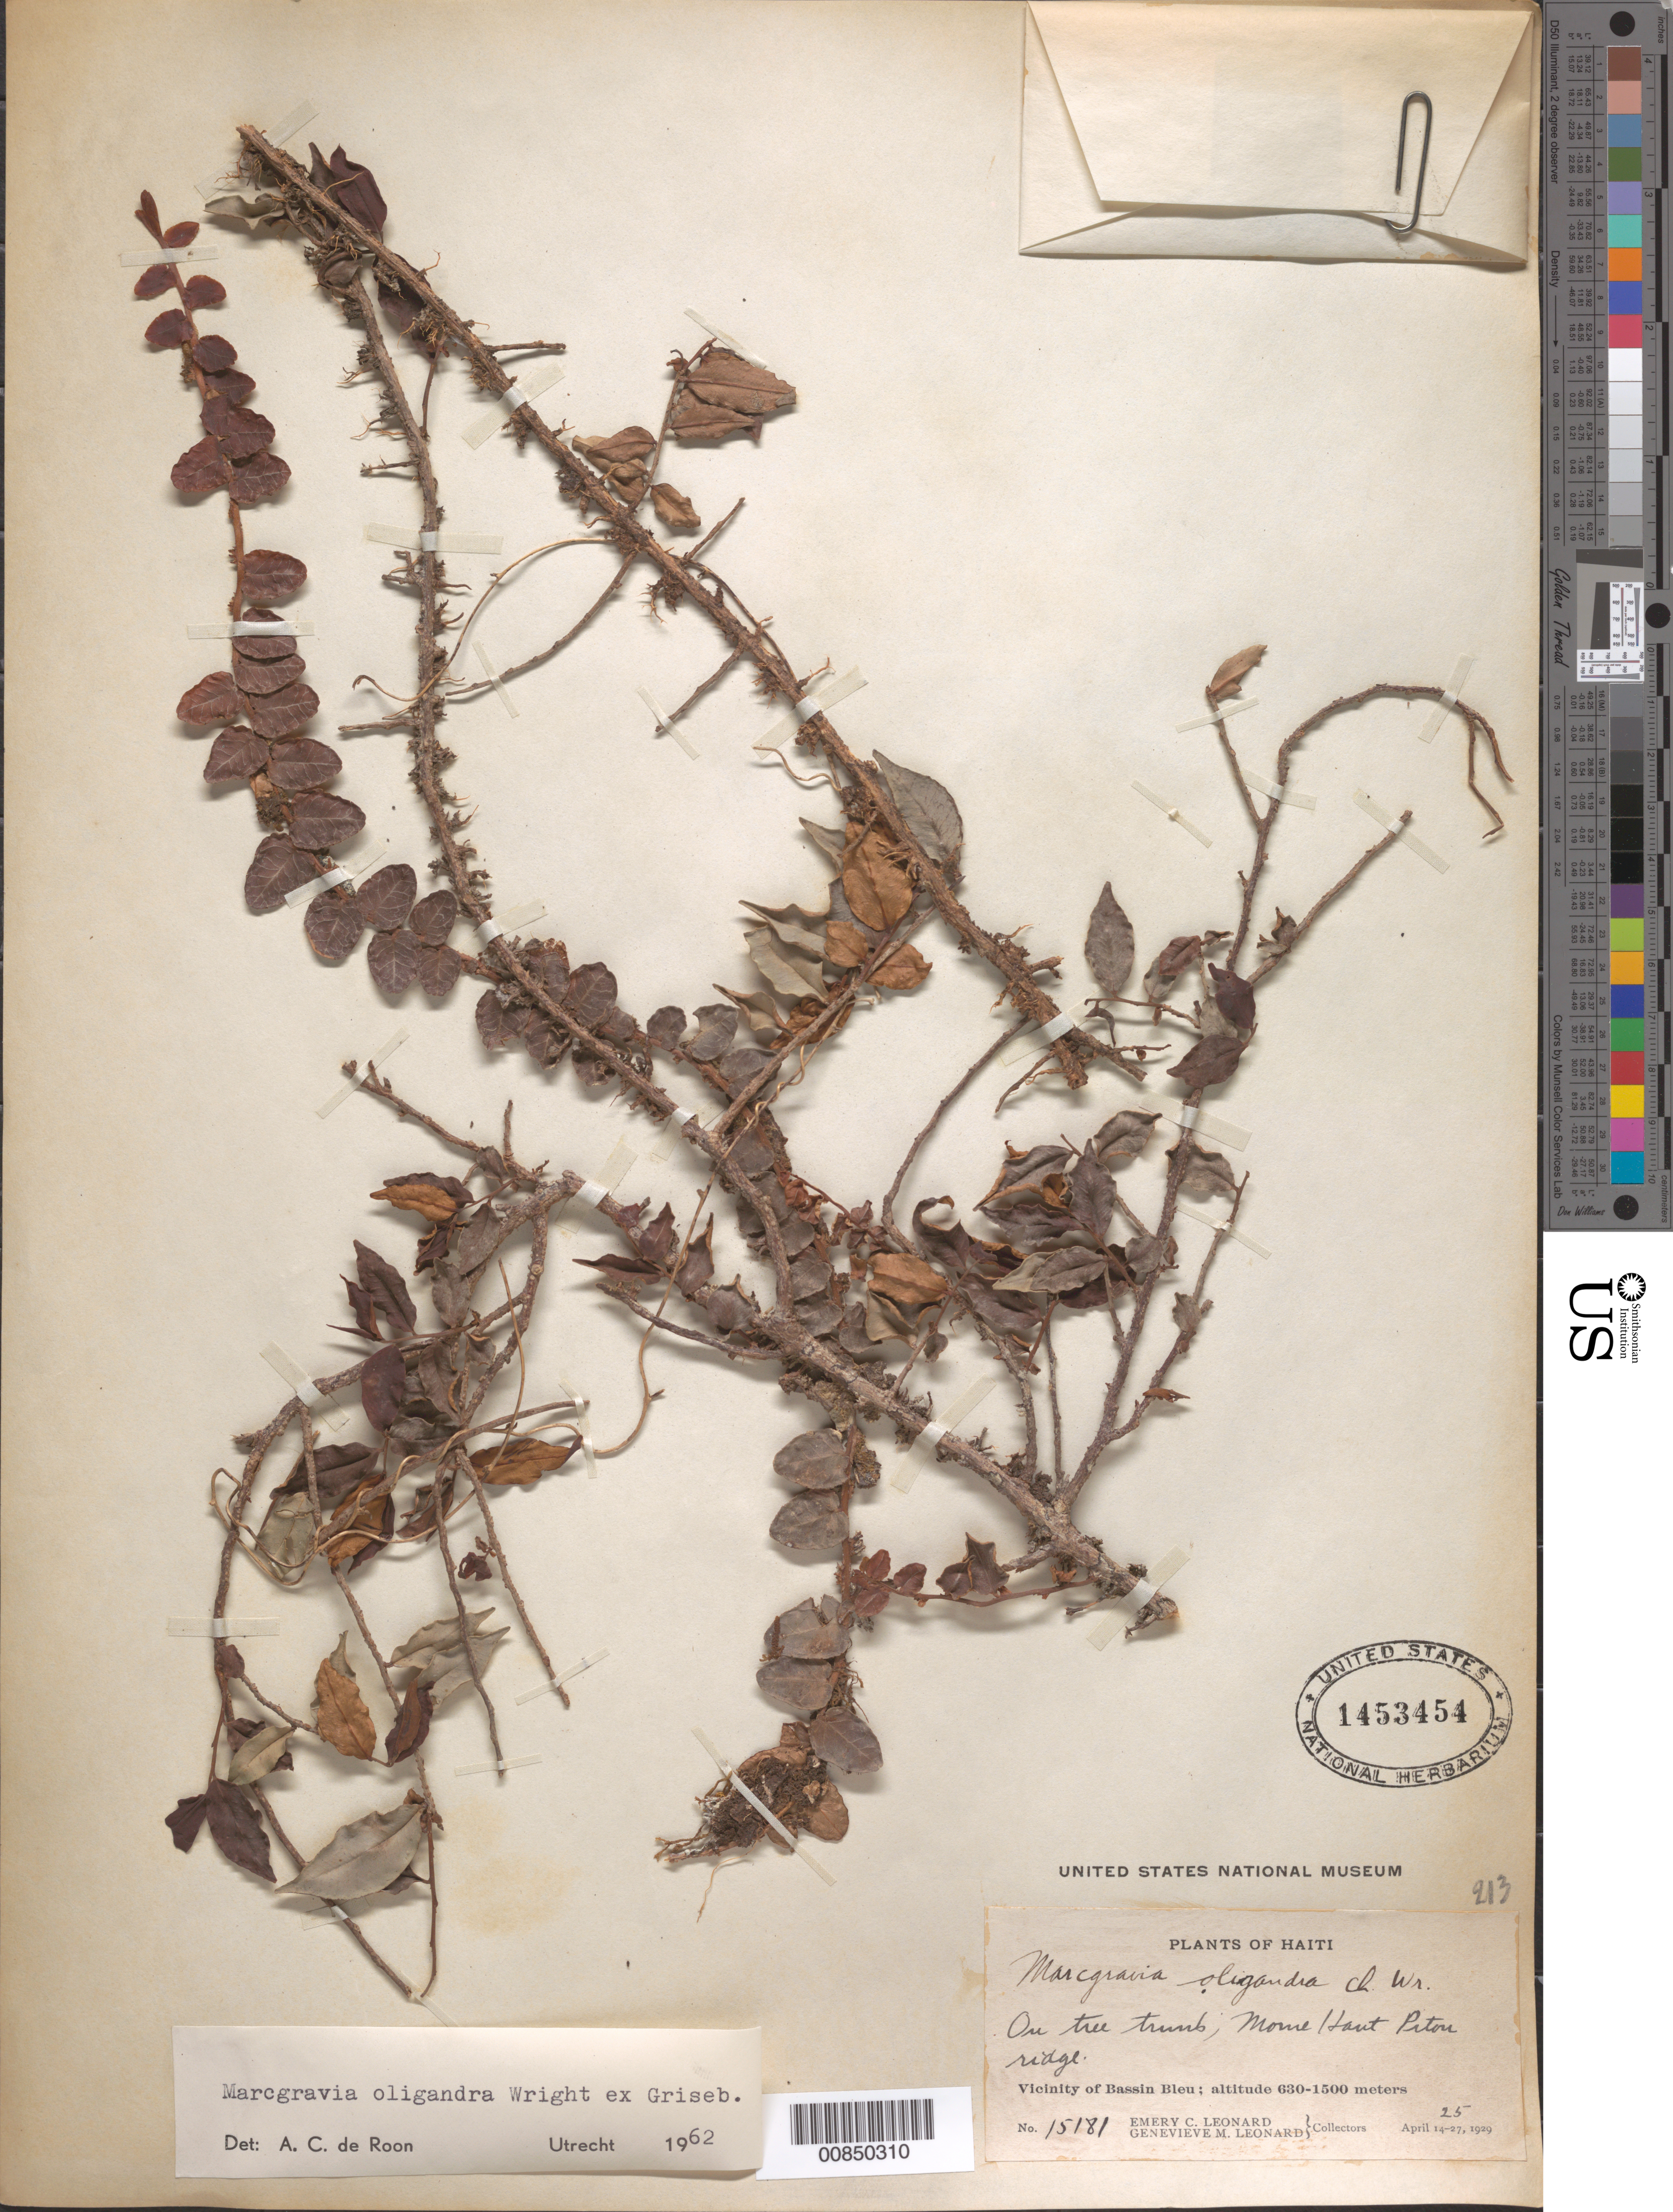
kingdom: Plantae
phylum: Tracheophyta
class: Magnoliopsida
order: Ericales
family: Marcgraviaceae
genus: Marcgravia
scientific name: Marcgravia oligandra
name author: C. Wright ex Griseb.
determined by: de Roon, A. C.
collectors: E. C. Leonard & G. M. Leonard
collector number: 15181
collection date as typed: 25 Apr 1929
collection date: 1929-04-25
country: Haiti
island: Hispaniola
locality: Vicinity of Bassin Bleu, Morne Haut Piton ridge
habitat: On tree trunk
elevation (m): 630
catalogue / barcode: US 1453454